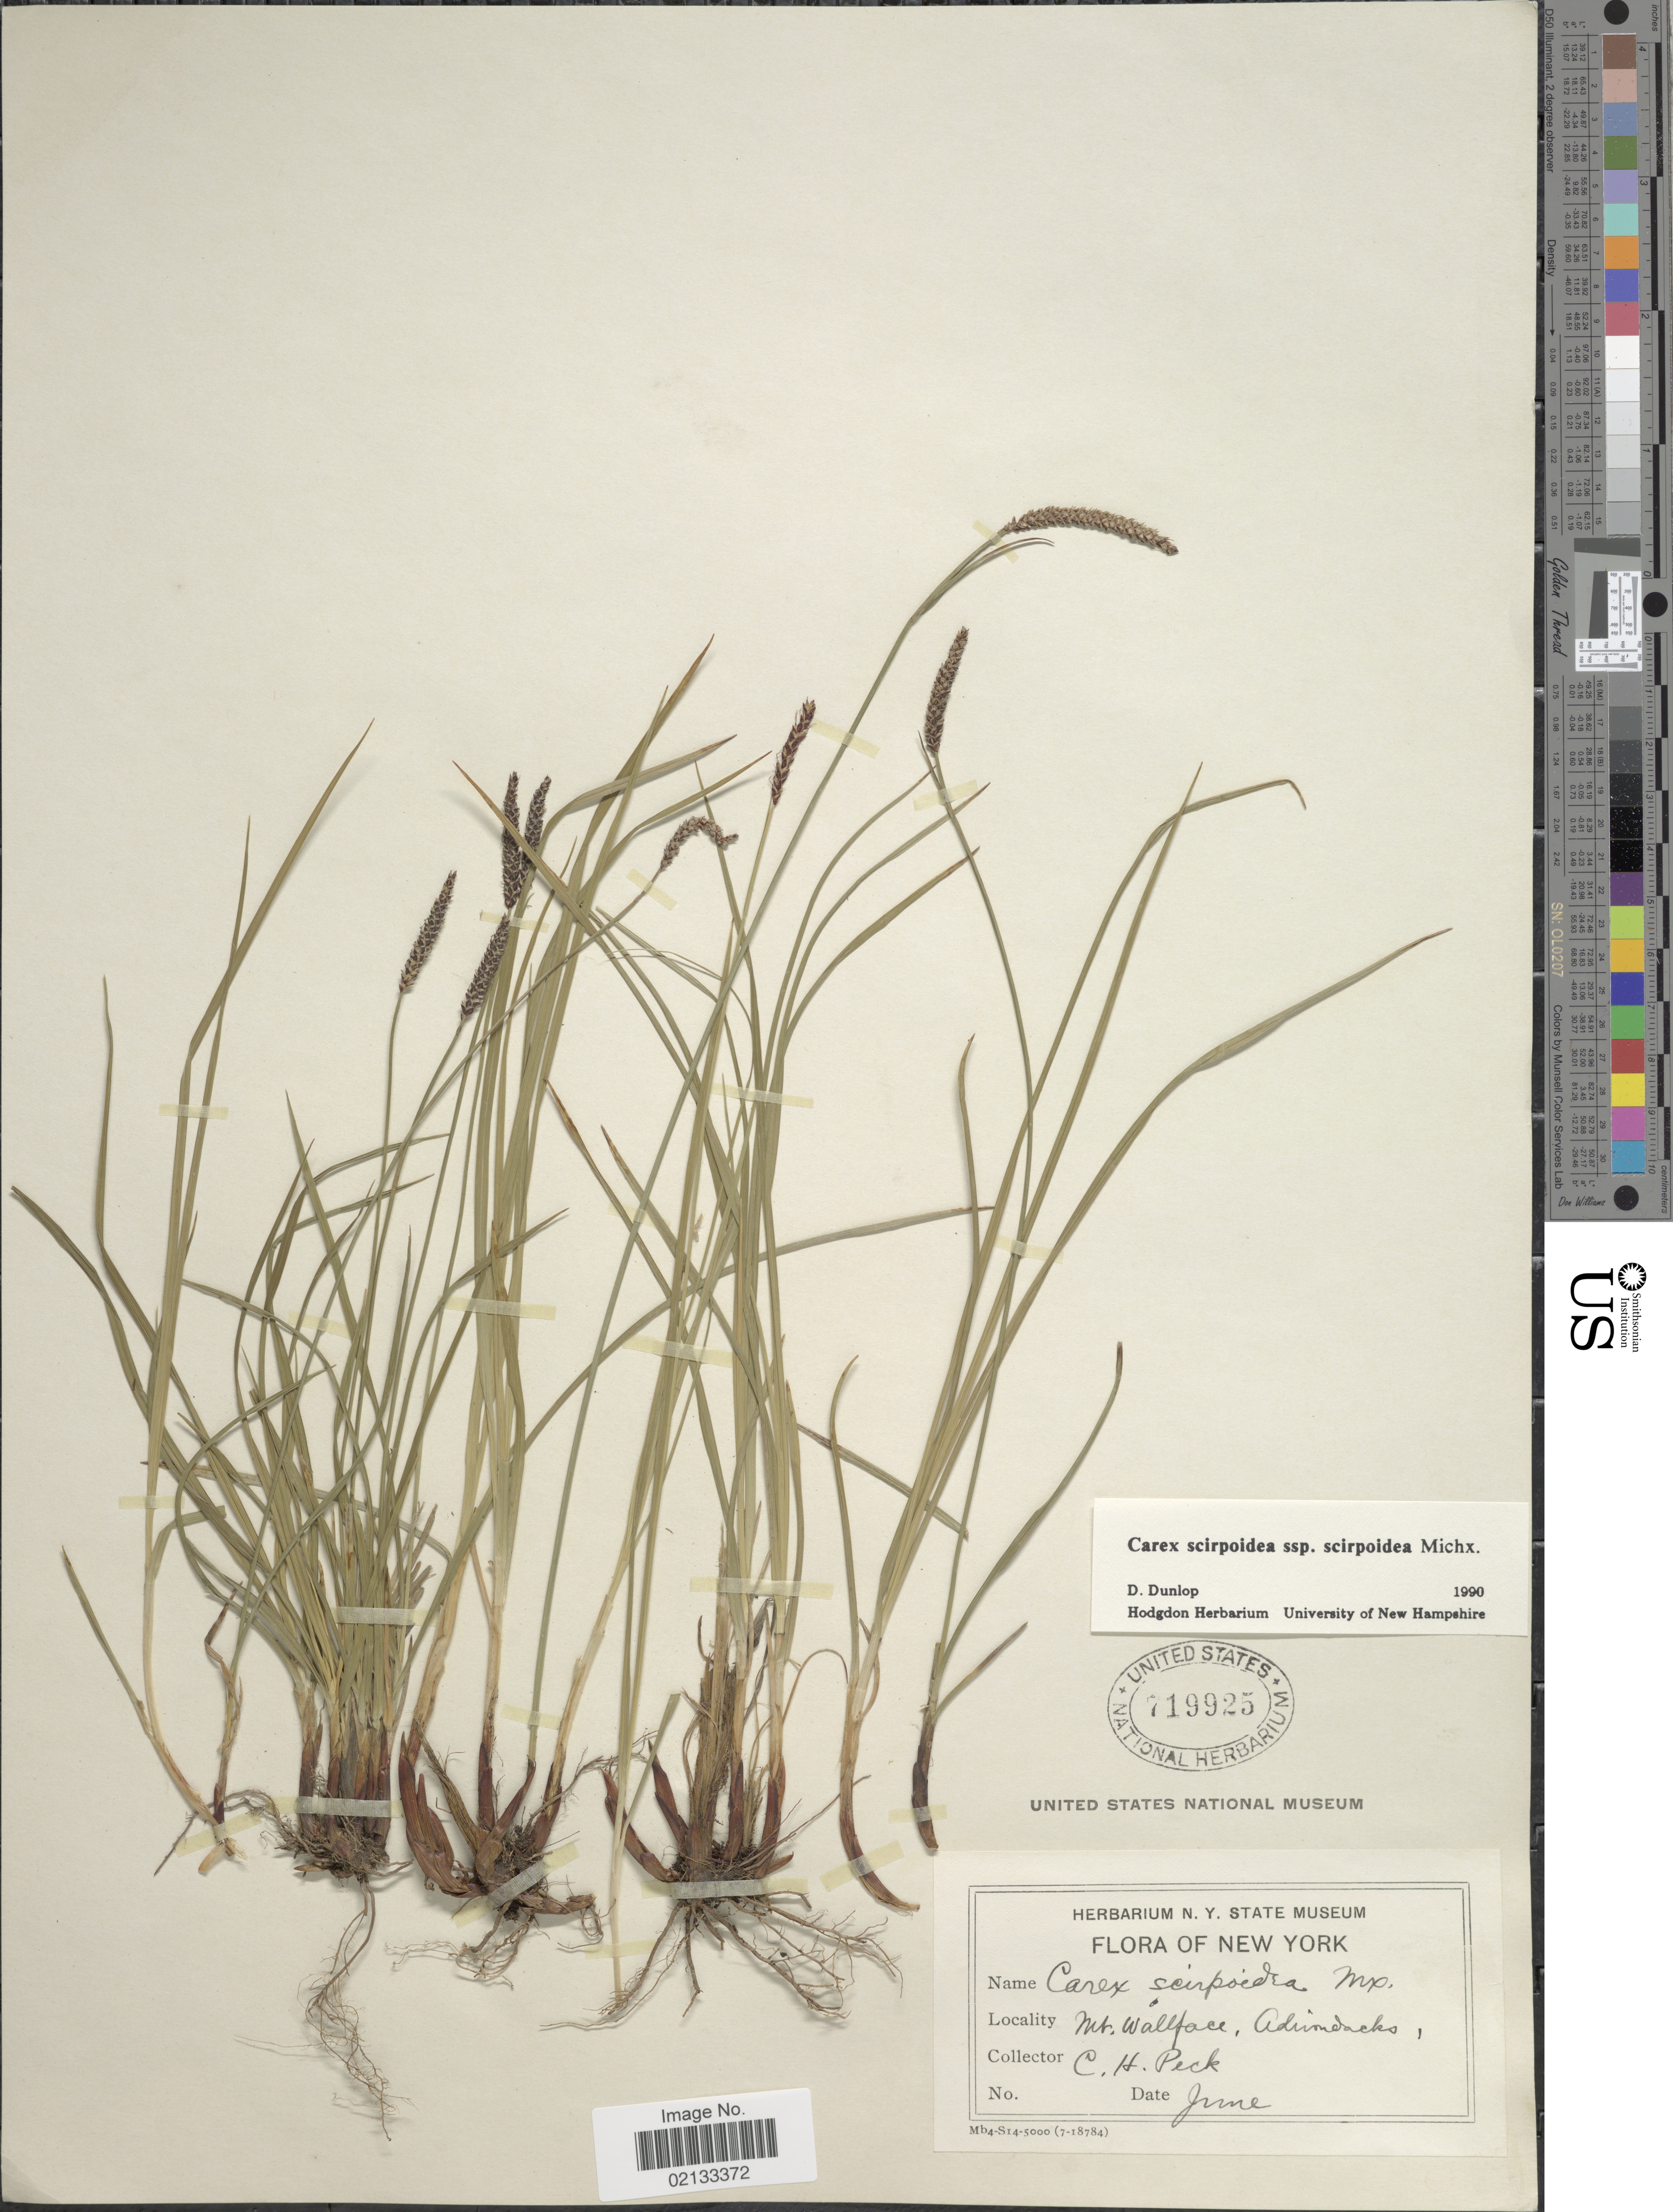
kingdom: Plantae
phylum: Tracheophyta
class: Liliopsida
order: Poales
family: Cyperaceae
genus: Carex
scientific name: Carex scirpoidea subsp. scirpoidea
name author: Michx.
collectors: C. H. Peck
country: United States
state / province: New York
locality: Mt Wallface, Adirondacks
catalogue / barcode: US 719925